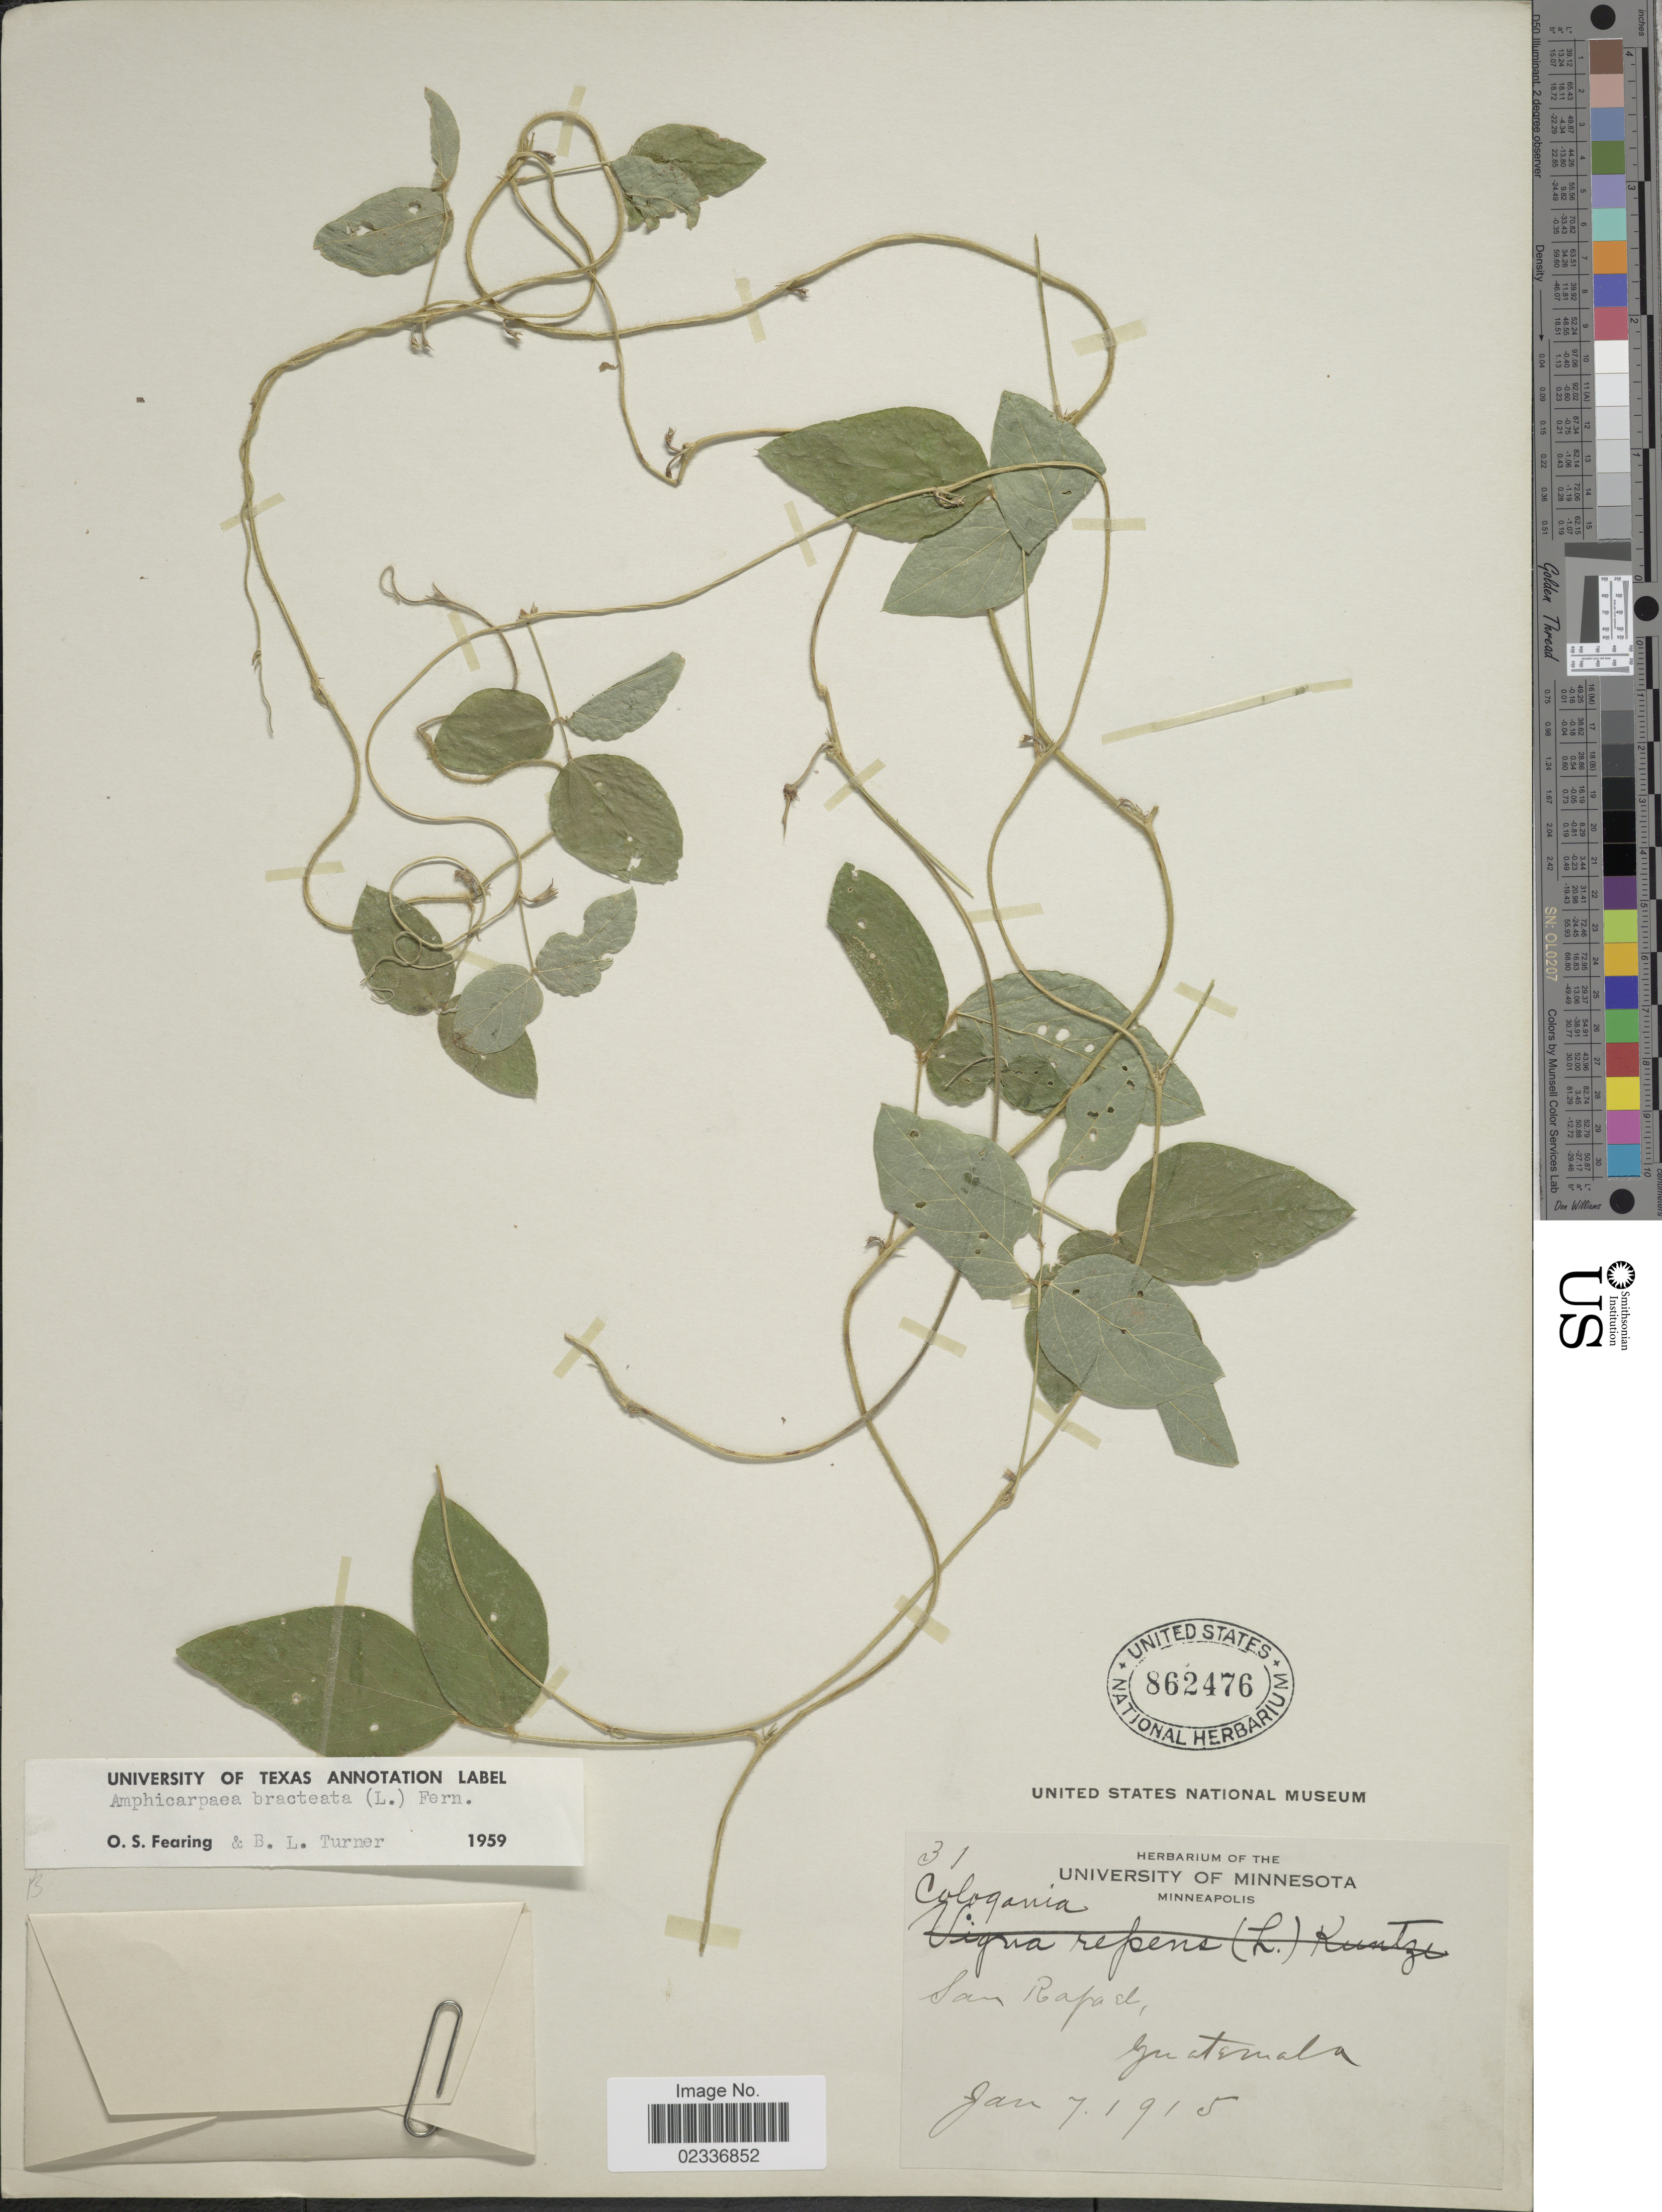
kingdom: Plantae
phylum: Tracheophyta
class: Magnoliopsida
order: Fabales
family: Fabaceae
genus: Amphicarpaea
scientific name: Amphicarpaea bracteata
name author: (L.) Fernald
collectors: ex Herb. University of Minnesota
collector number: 31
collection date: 1915-01-07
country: Guatemala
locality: San Rafael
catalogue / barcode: US 862476